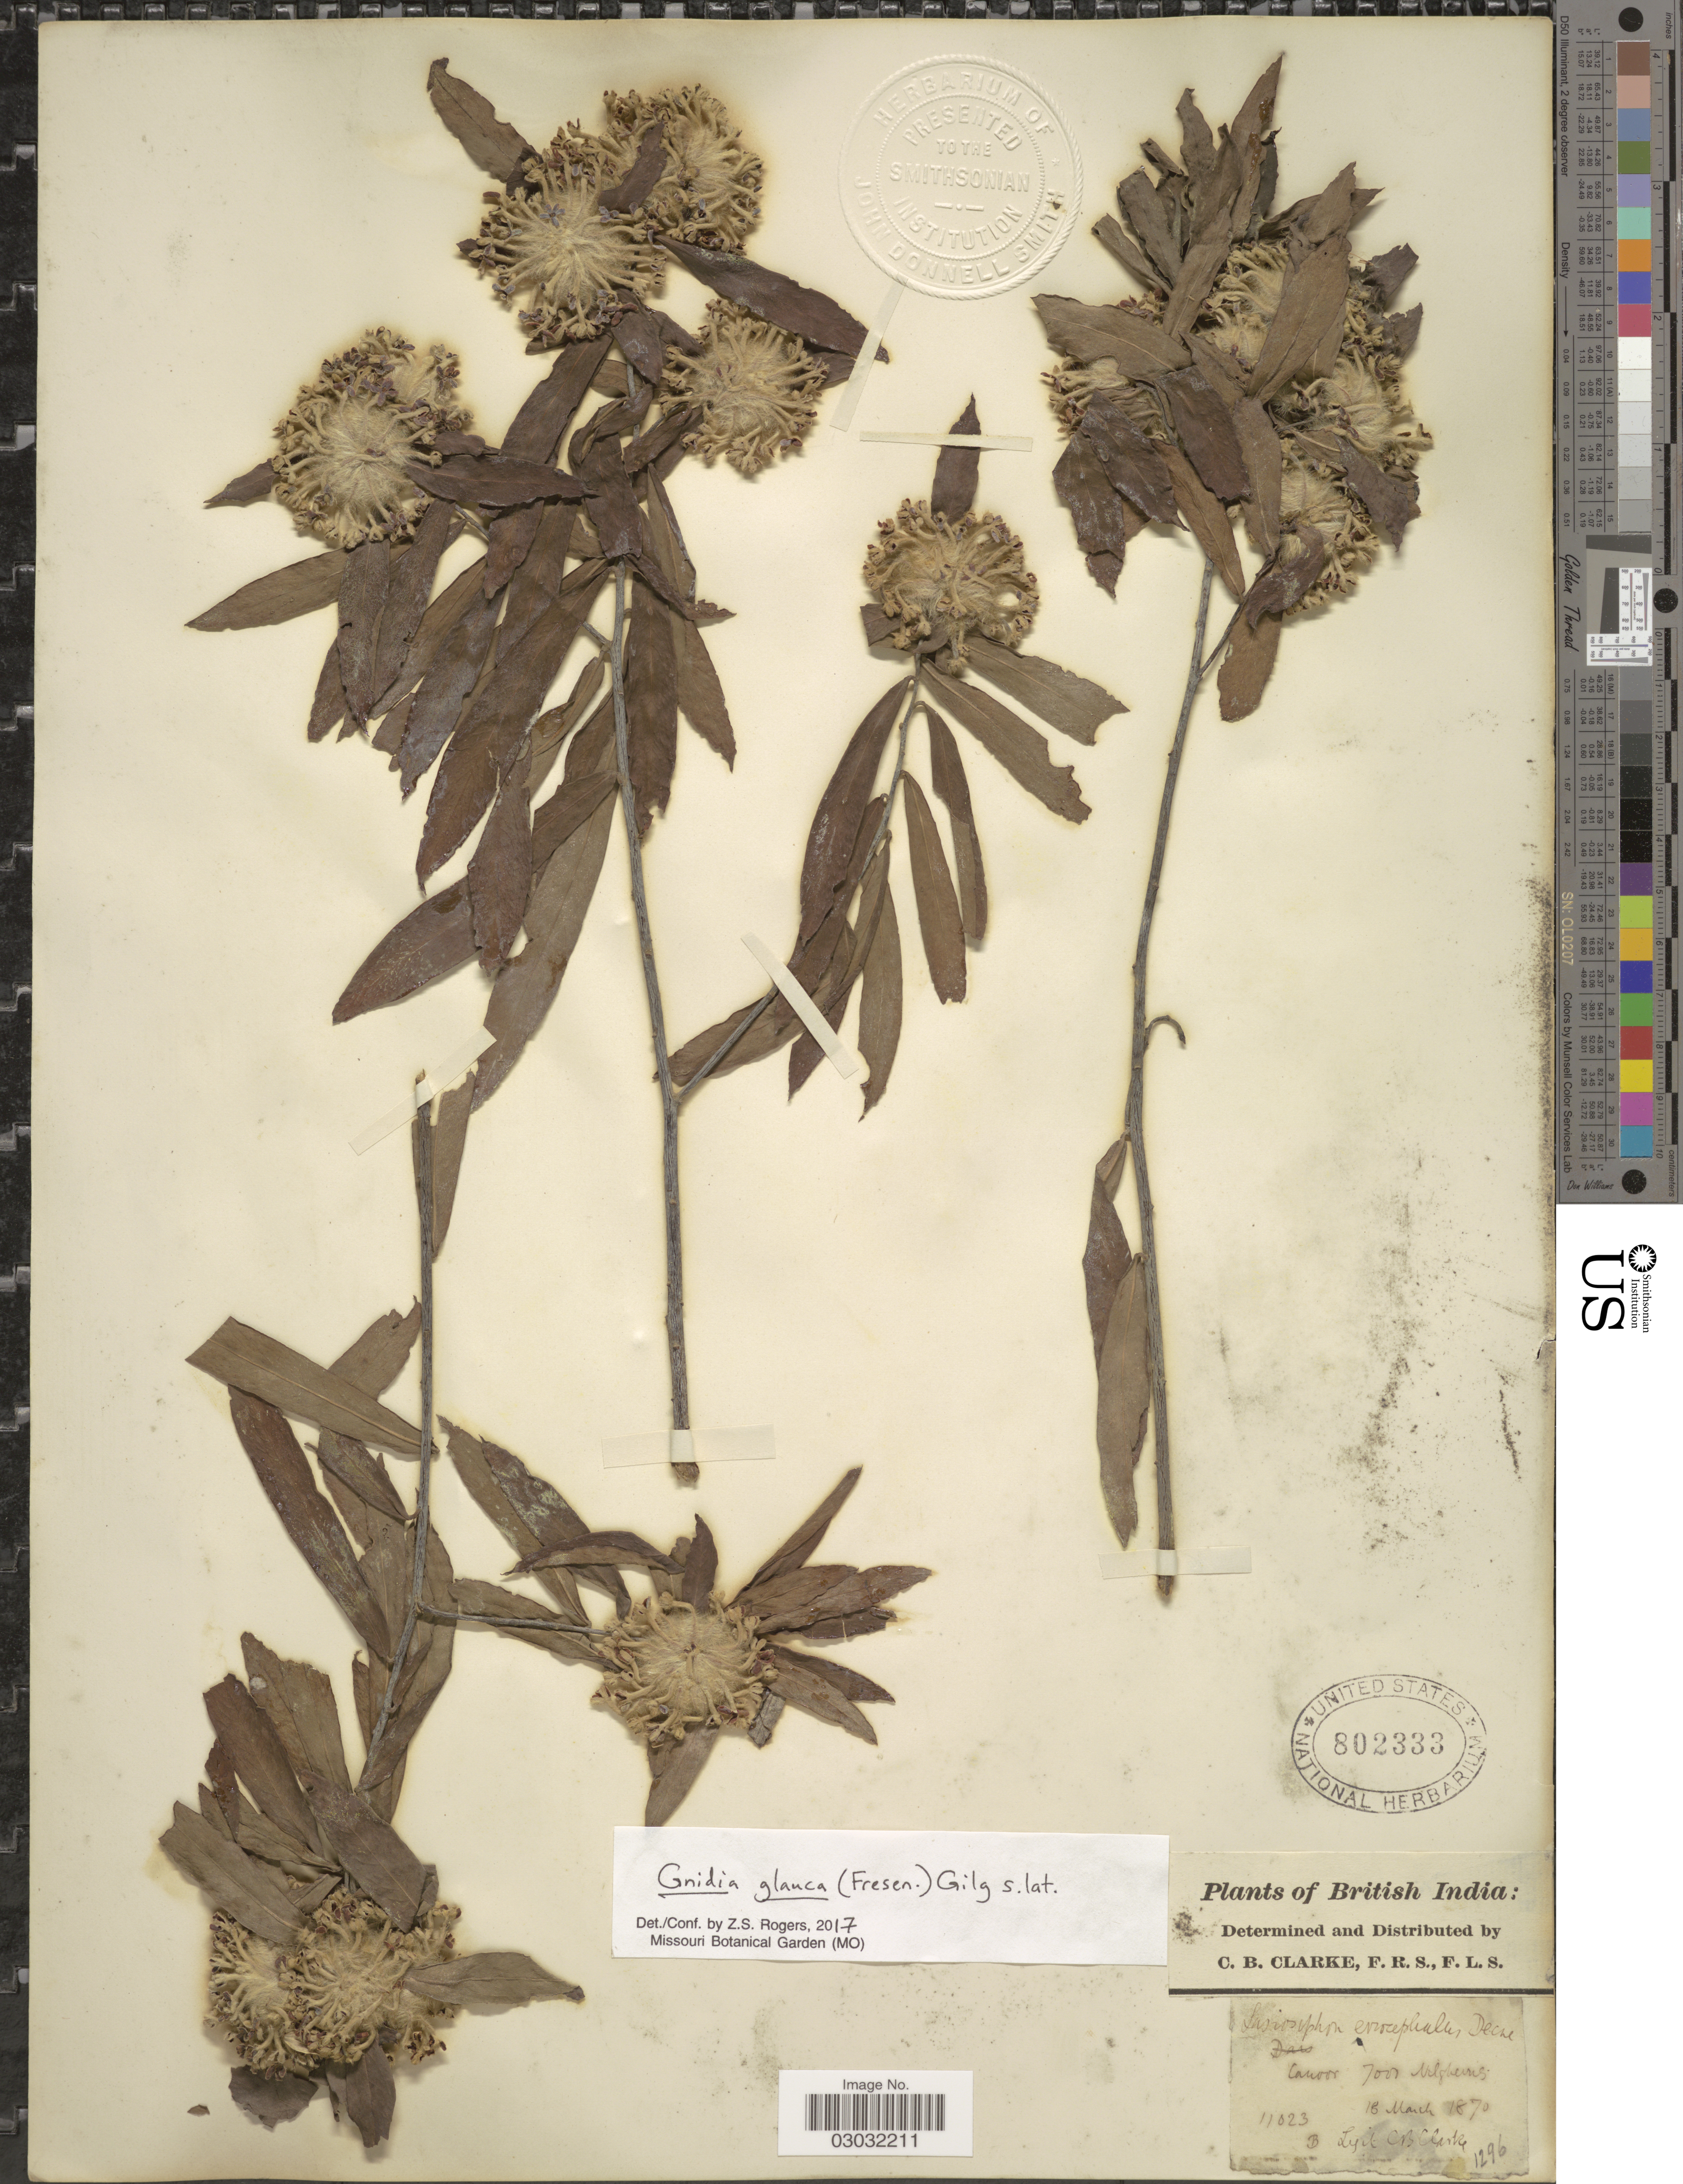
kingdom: Plantae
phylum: Tracheophyta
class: Magnoliopsida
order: Malvales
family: Thymelaeaceae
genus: Lasiosiphon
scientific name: Lasiosiphon glaucus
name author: Fresen.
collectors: C. B. Clarke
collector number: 11023B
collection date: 1870-03-18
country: India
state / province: Tamil Nadu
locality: British India. Canoor. Nilgherris.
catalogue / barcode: US 802333